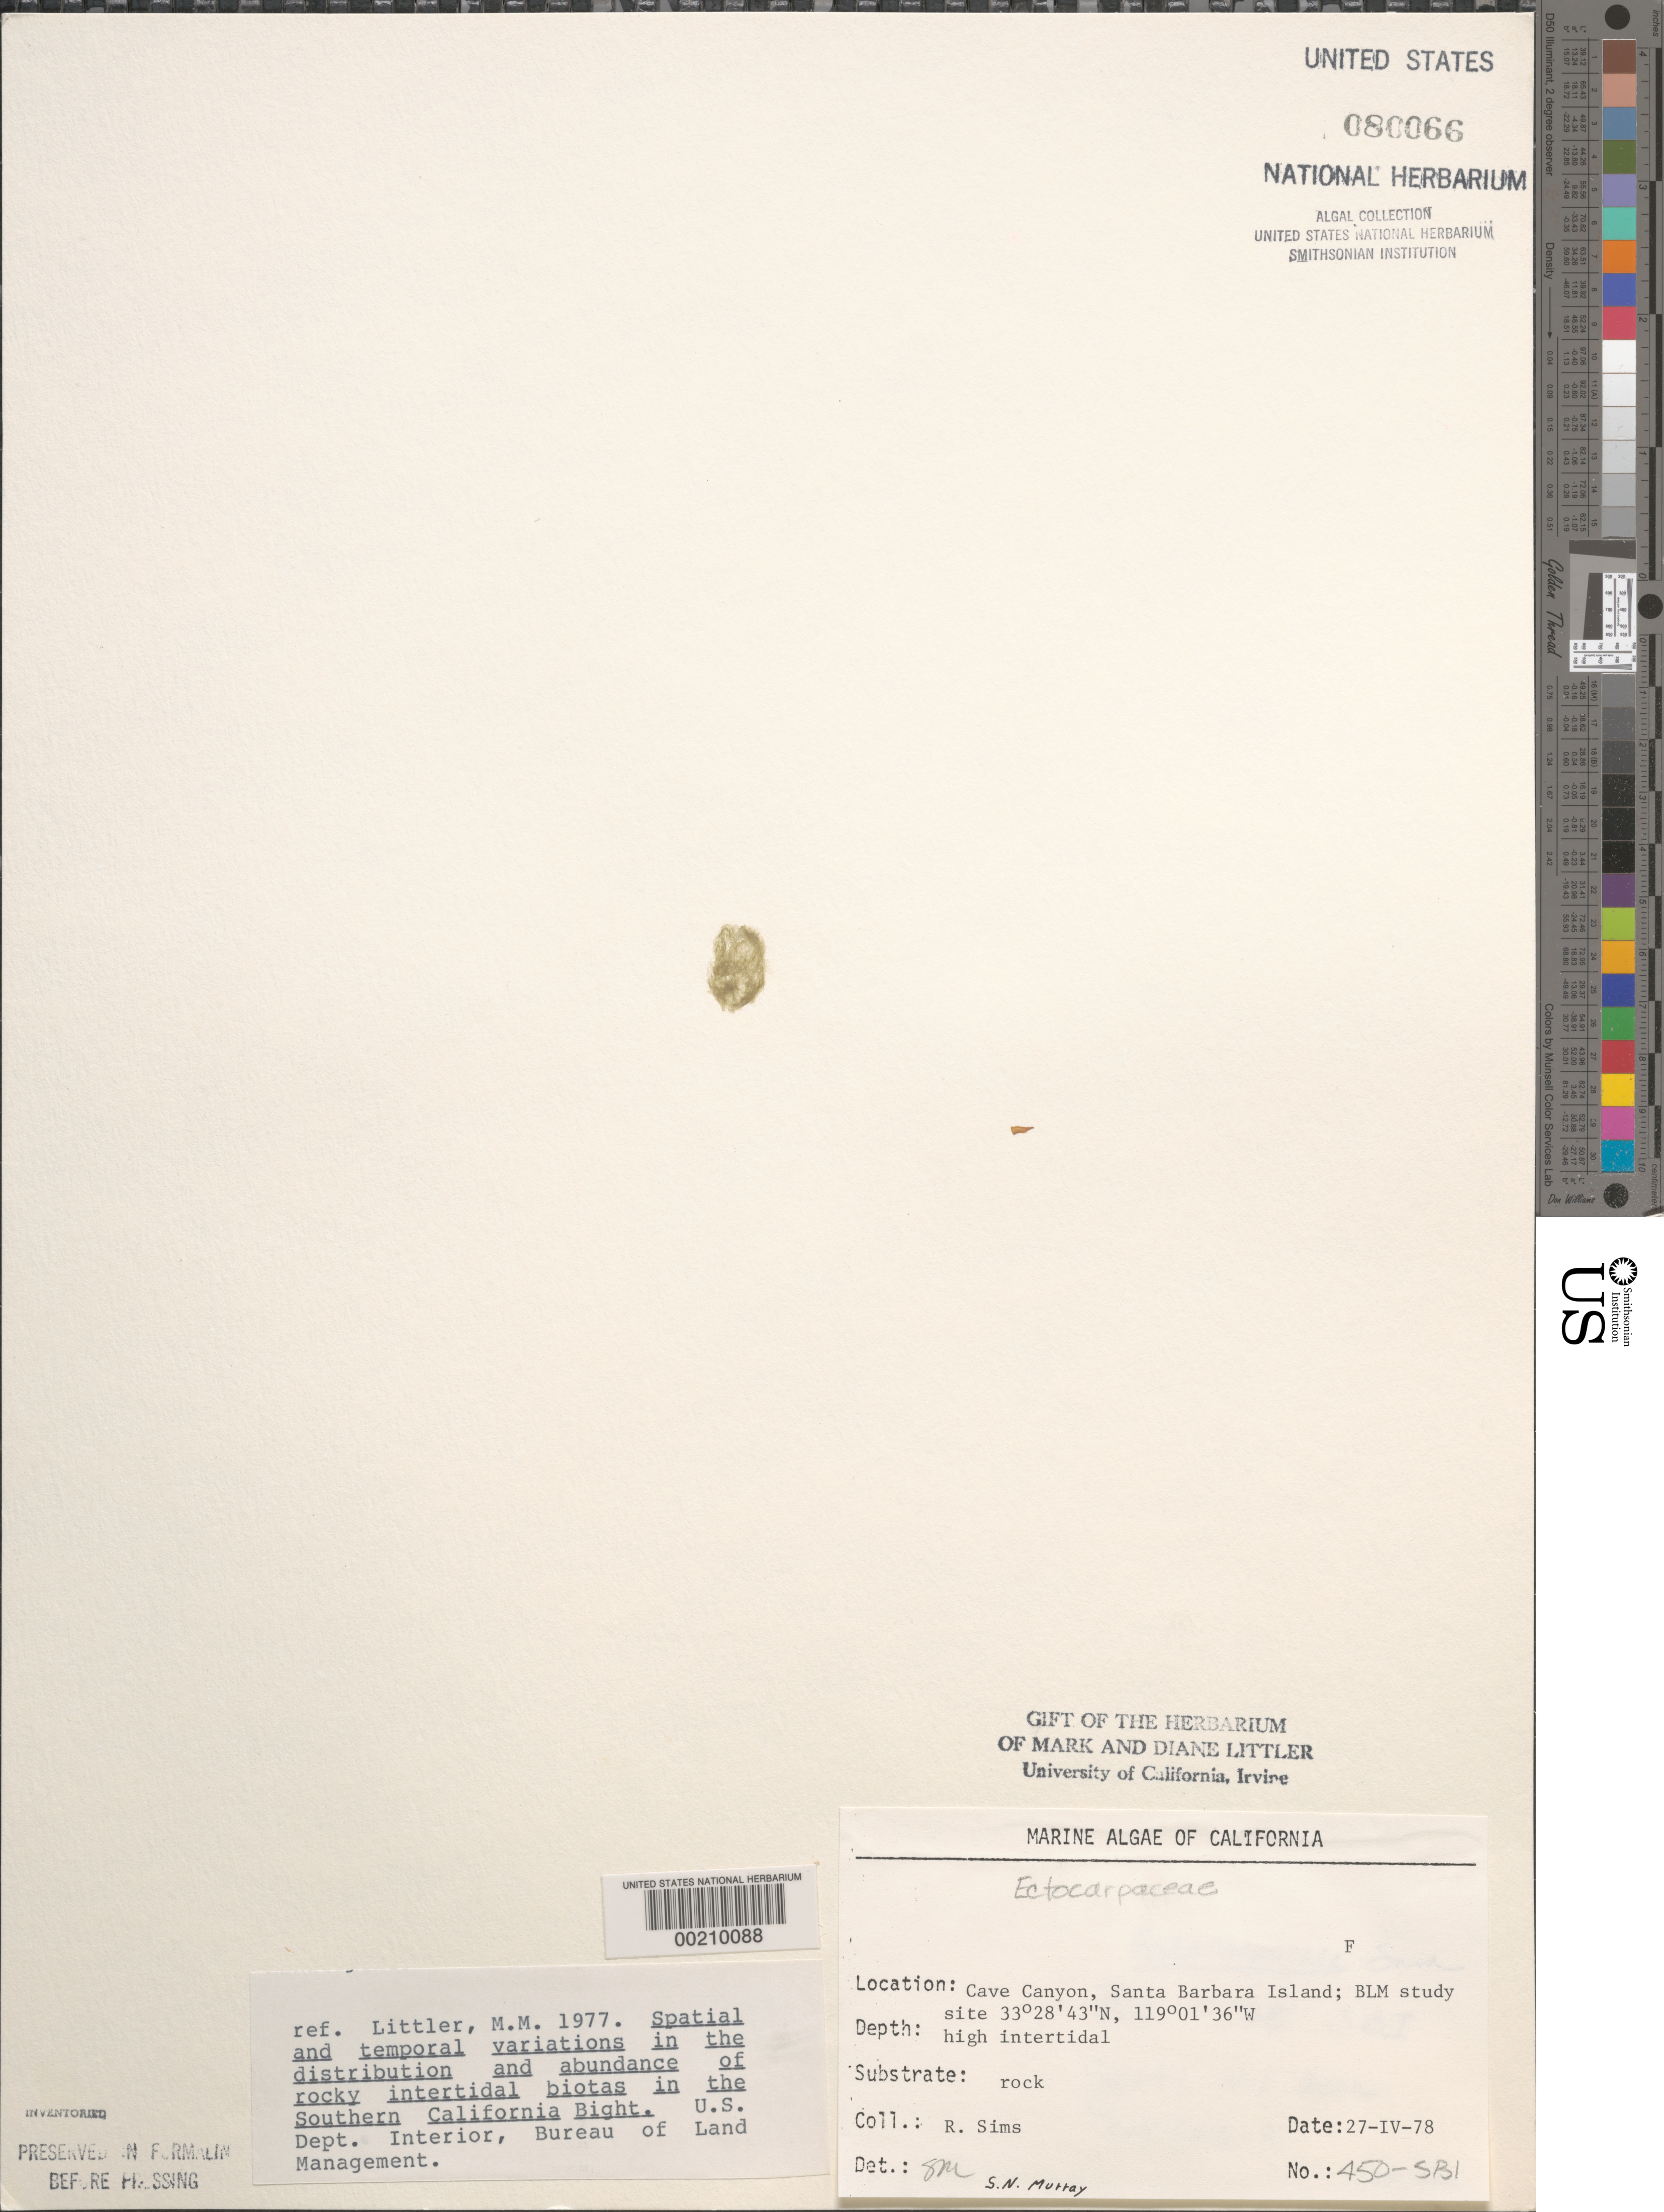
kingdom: Chromista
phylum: Ochrophyta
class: Phaeophyceae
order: Ectocarpales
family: Ectocarpaceae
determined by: Murray, S. N.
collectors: R. H. Sims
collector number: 450-SBI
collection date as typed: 27 Apr 1978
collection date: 1978-04-27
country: United States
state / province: California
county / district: Santa Barbara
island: Santa Barbara Island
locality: Cave Canyon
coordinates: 33 28' 43" N, 119 01' 36" W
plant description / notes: BLM-SOCALBIGHT Rocky Intertidal Survey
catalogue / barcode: US 80066